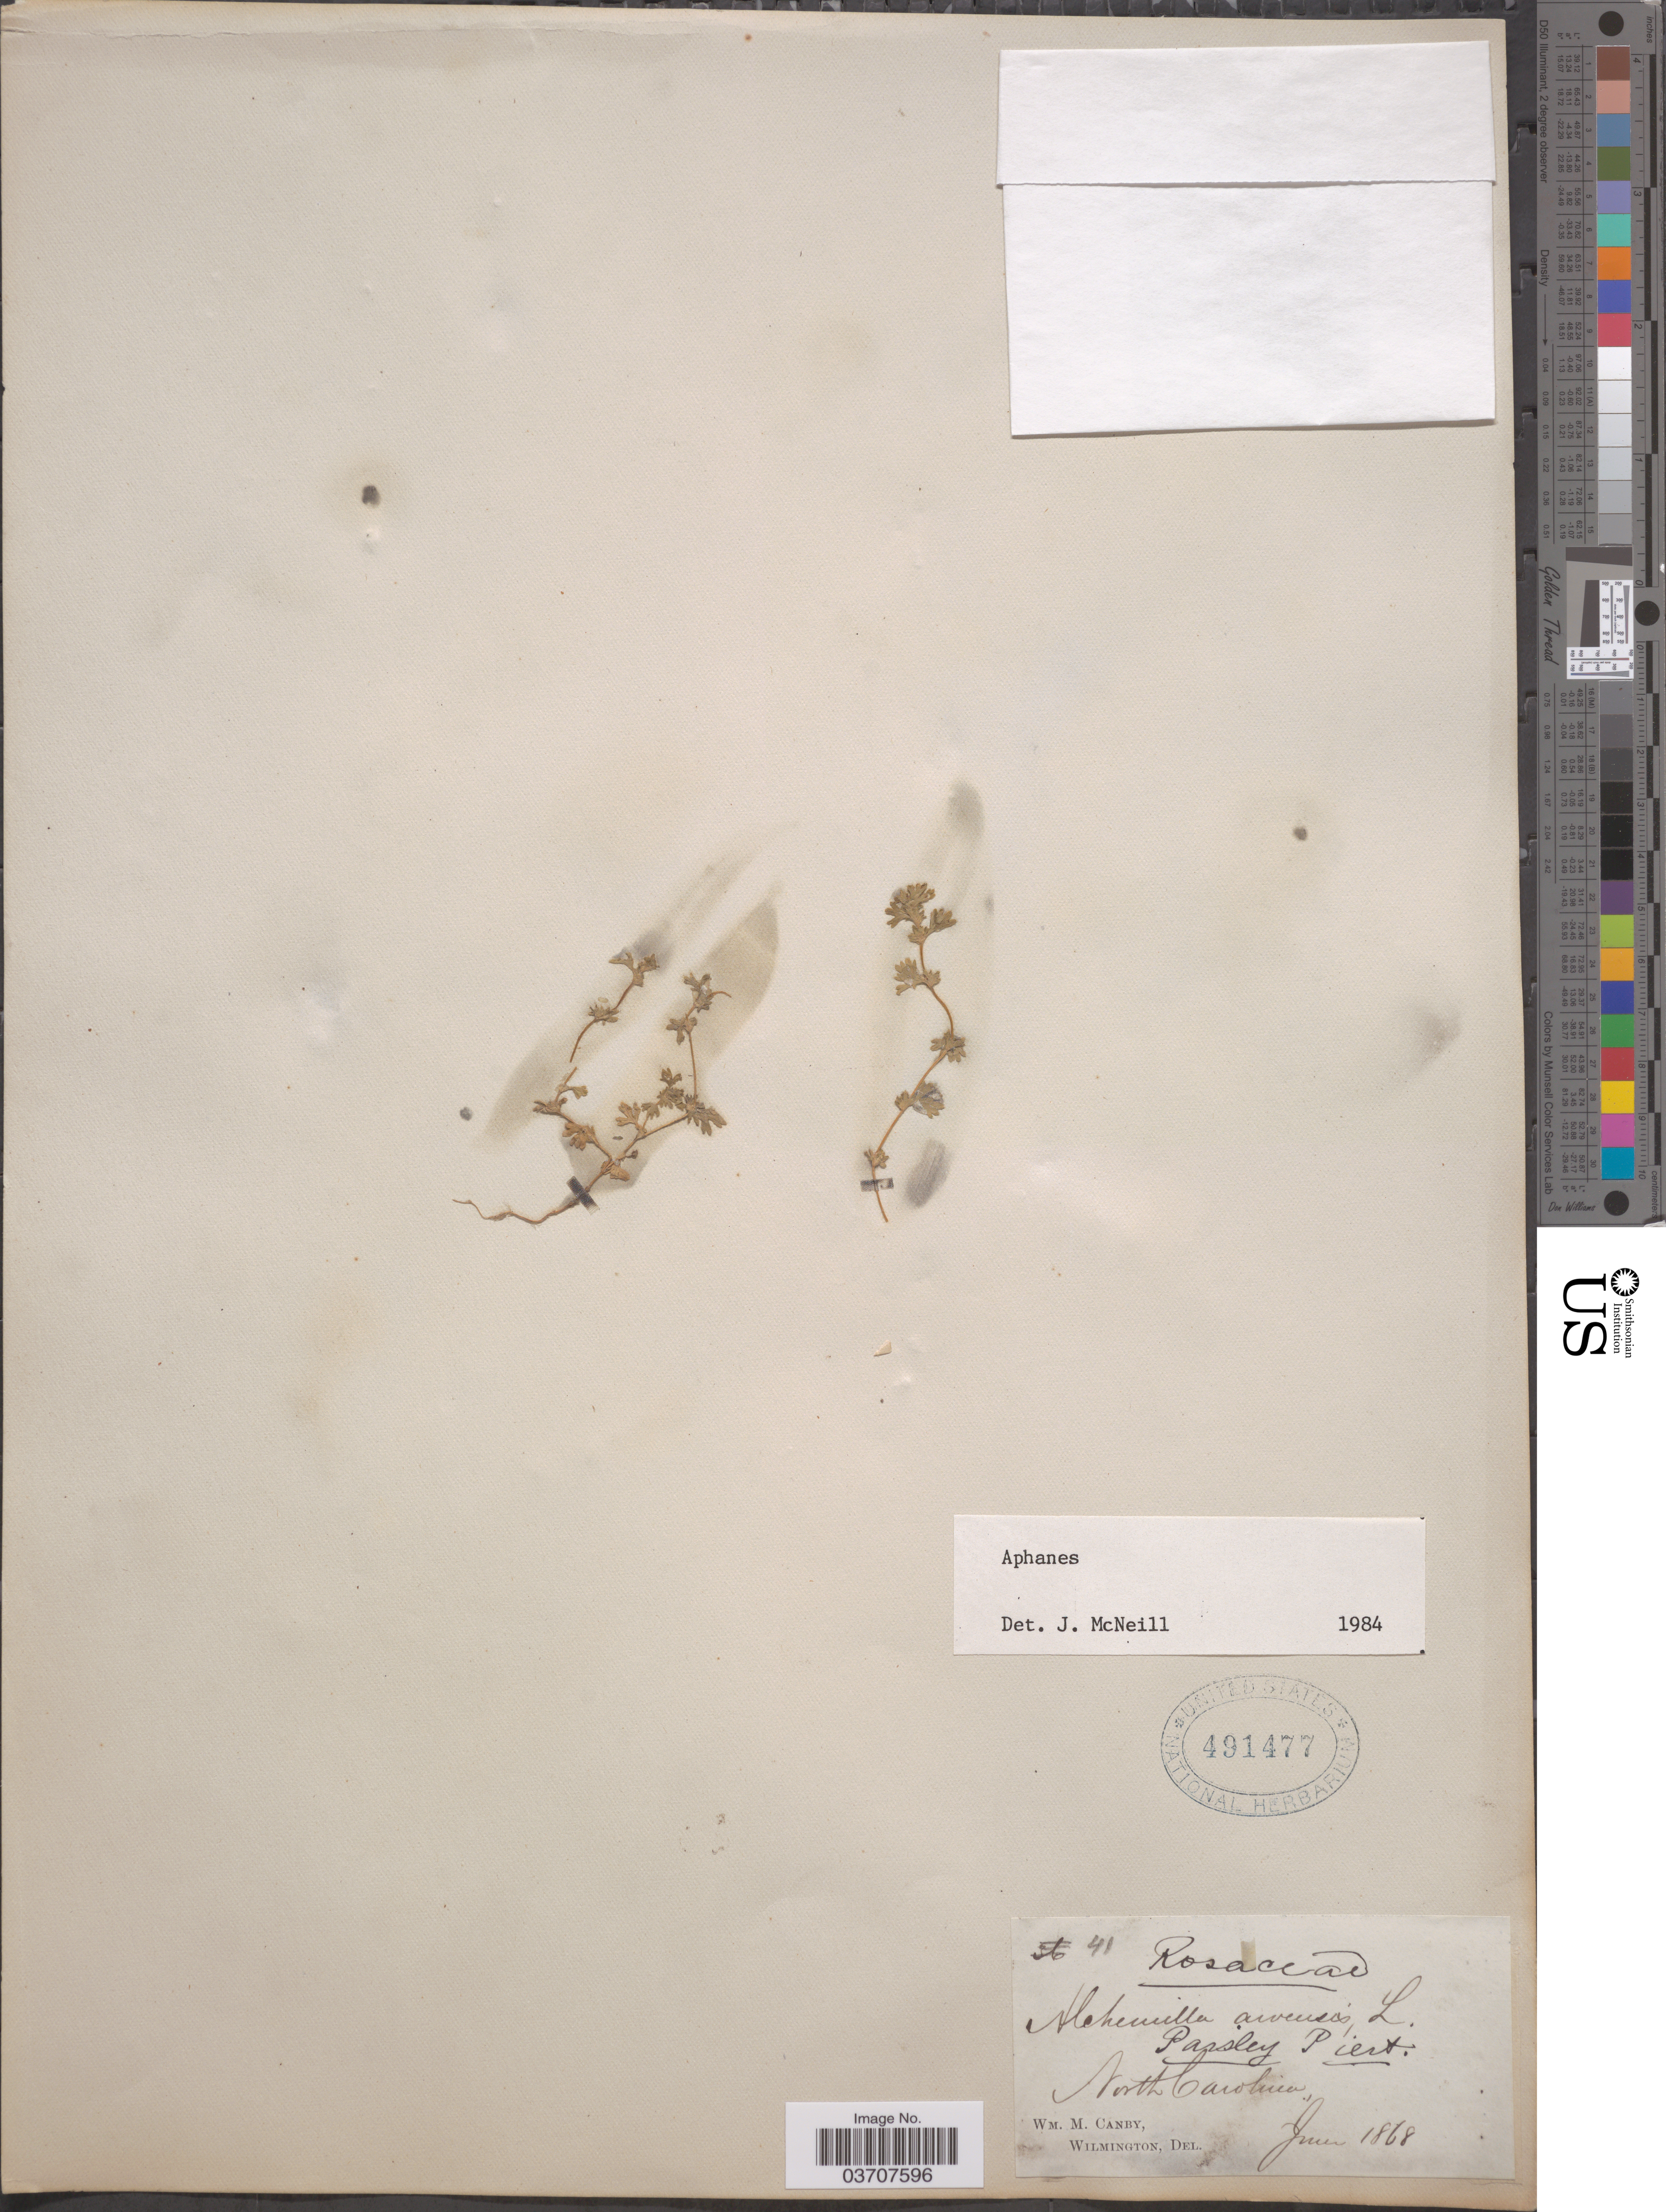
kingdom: Plantae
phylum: Tracheophyta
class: Magnoliopsida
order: Rosales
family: Rosaceae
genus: Aphanes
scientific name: Aphanes australis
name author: Rydb.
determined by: Strong, Mark T., (BOT), Smithsonian Institution - National Museum of Natural History (UNITED STATES)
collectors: W. M. Canby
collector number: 41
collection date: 1868-06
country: United States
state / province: North Carolina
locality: Parsley Piert. [unsure placement]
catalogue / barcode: US 491477